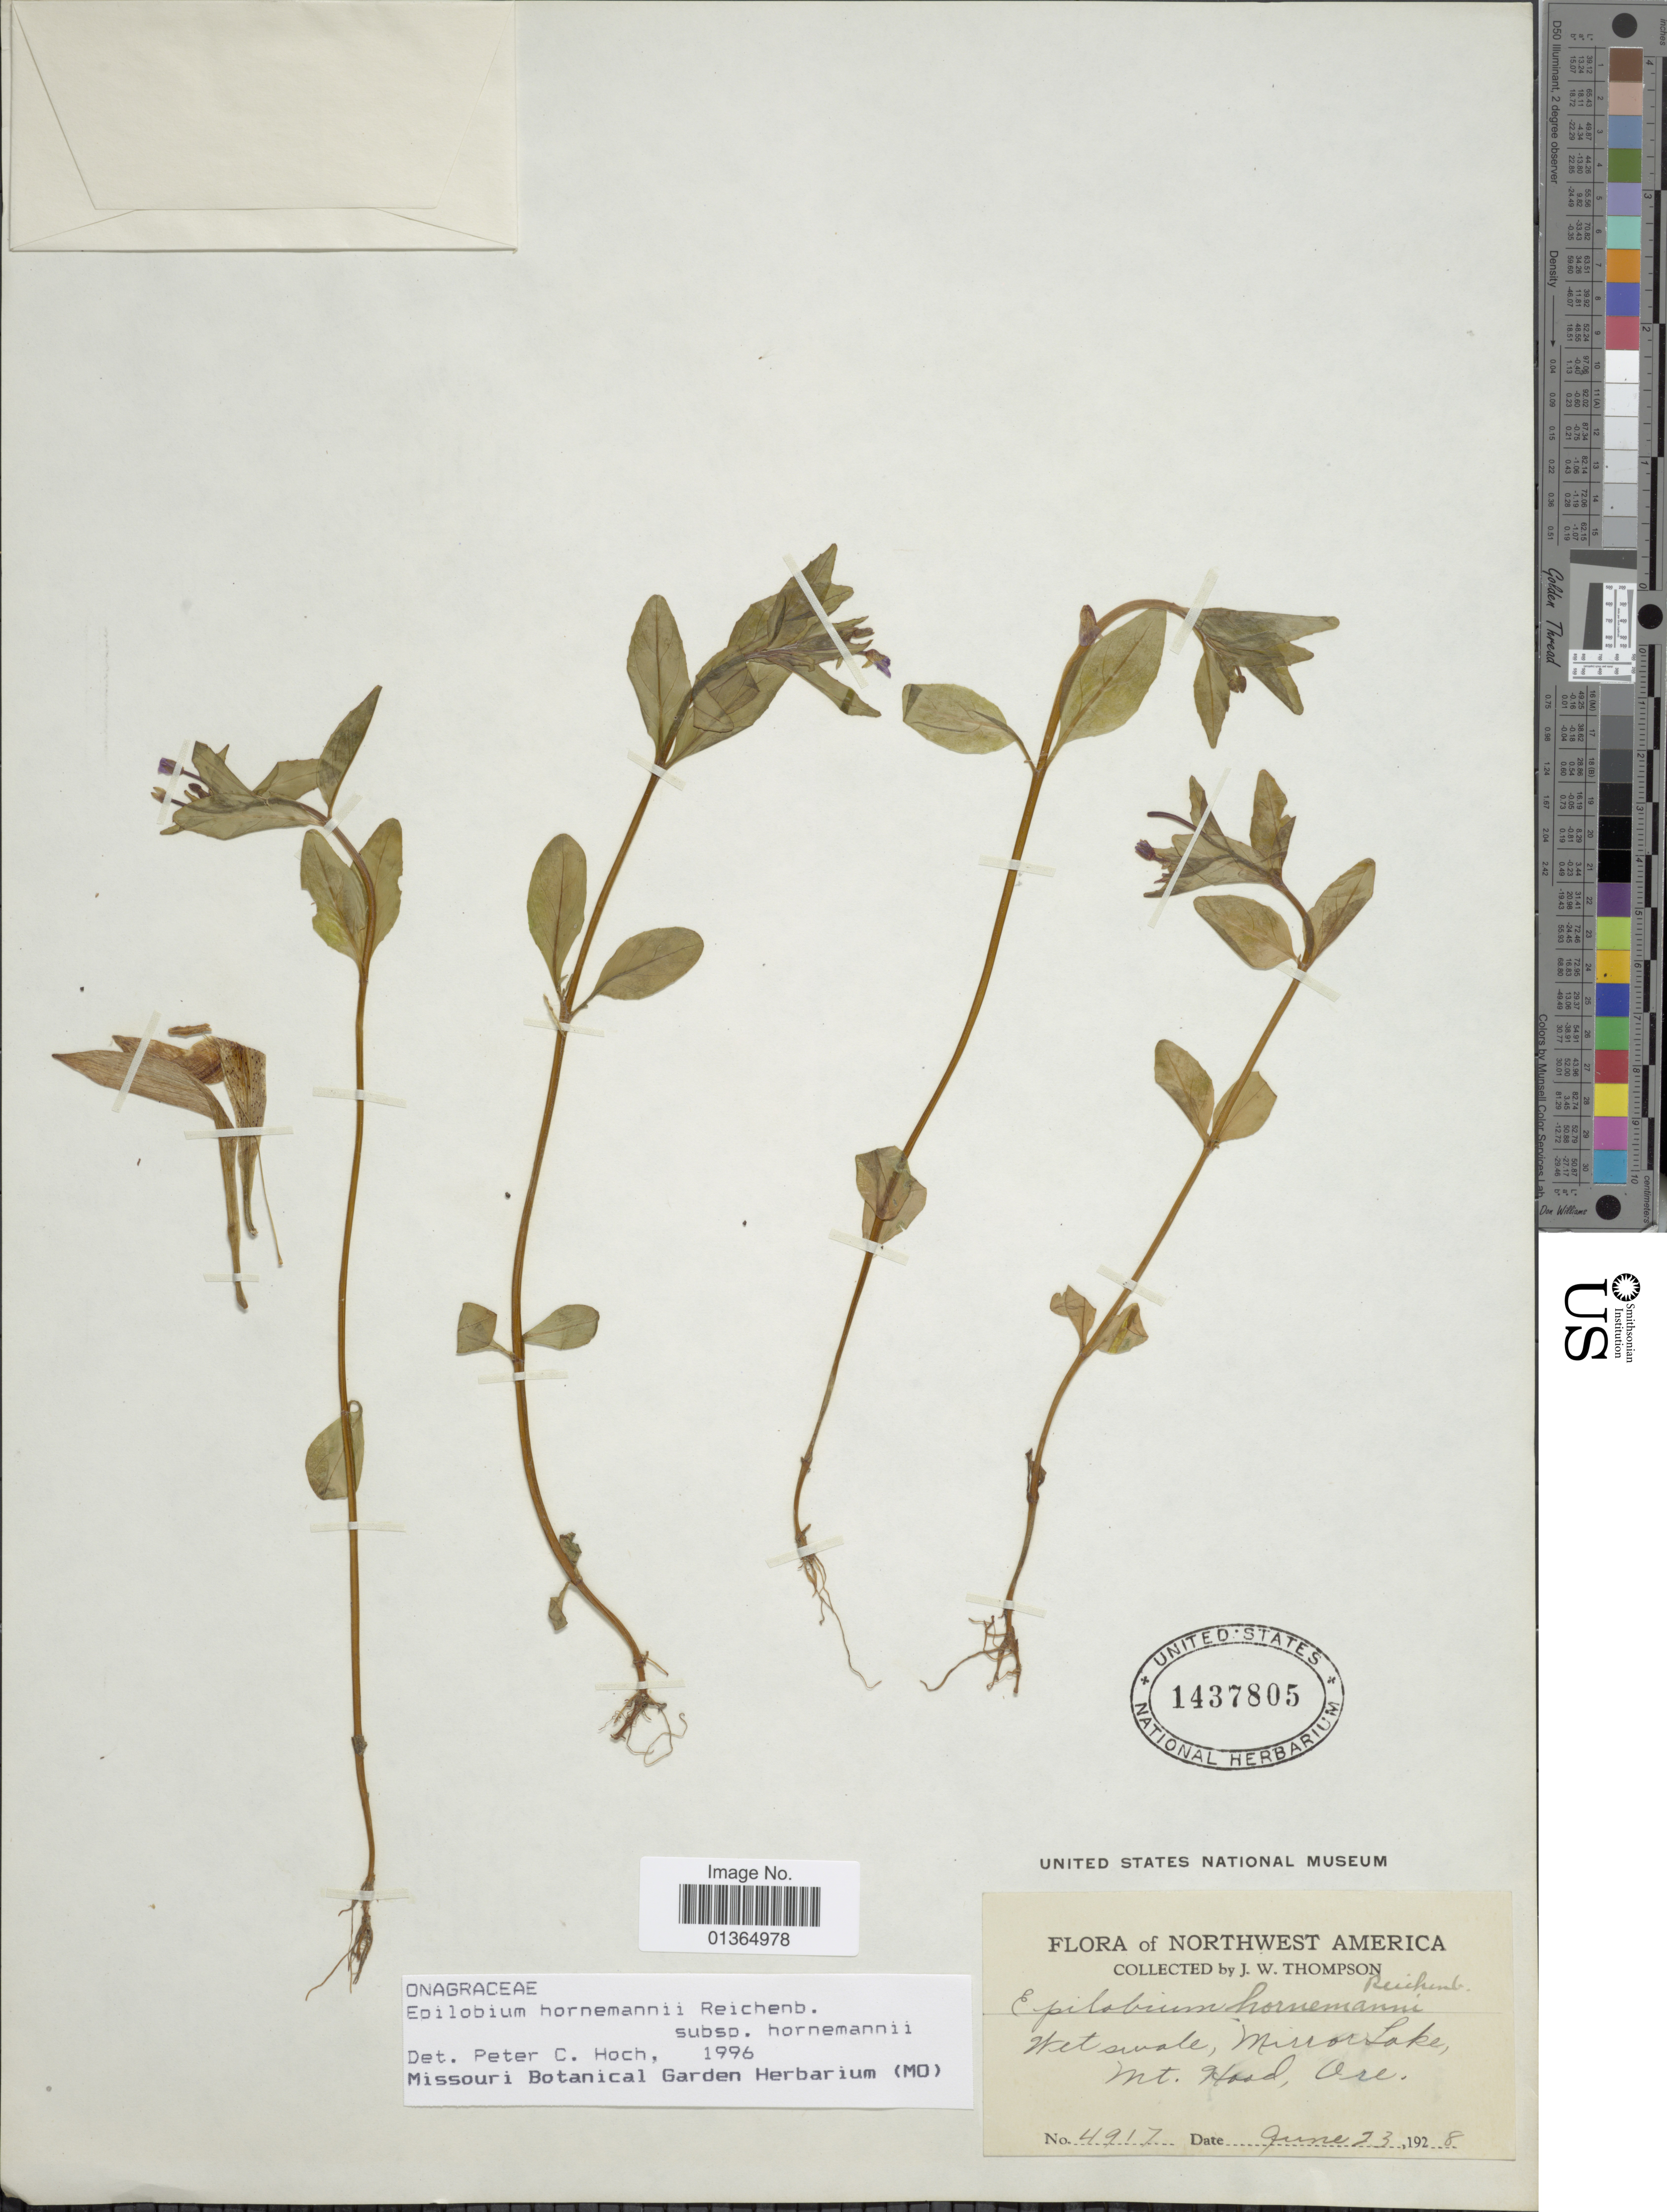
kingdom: Plantae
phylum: Tracheophyta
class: Magnoliopsida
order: Myrtales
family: Onagraceae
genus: Epilobium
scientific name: Epilobium hornemannii subsp. hornemannii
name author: Rchb.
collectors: J. W. Thompson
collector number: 4917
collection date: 1928-06-23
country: United States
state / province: Oregon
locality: Wet swale, Mirror Lake, Mt. Hood.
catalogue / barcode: US 1437805